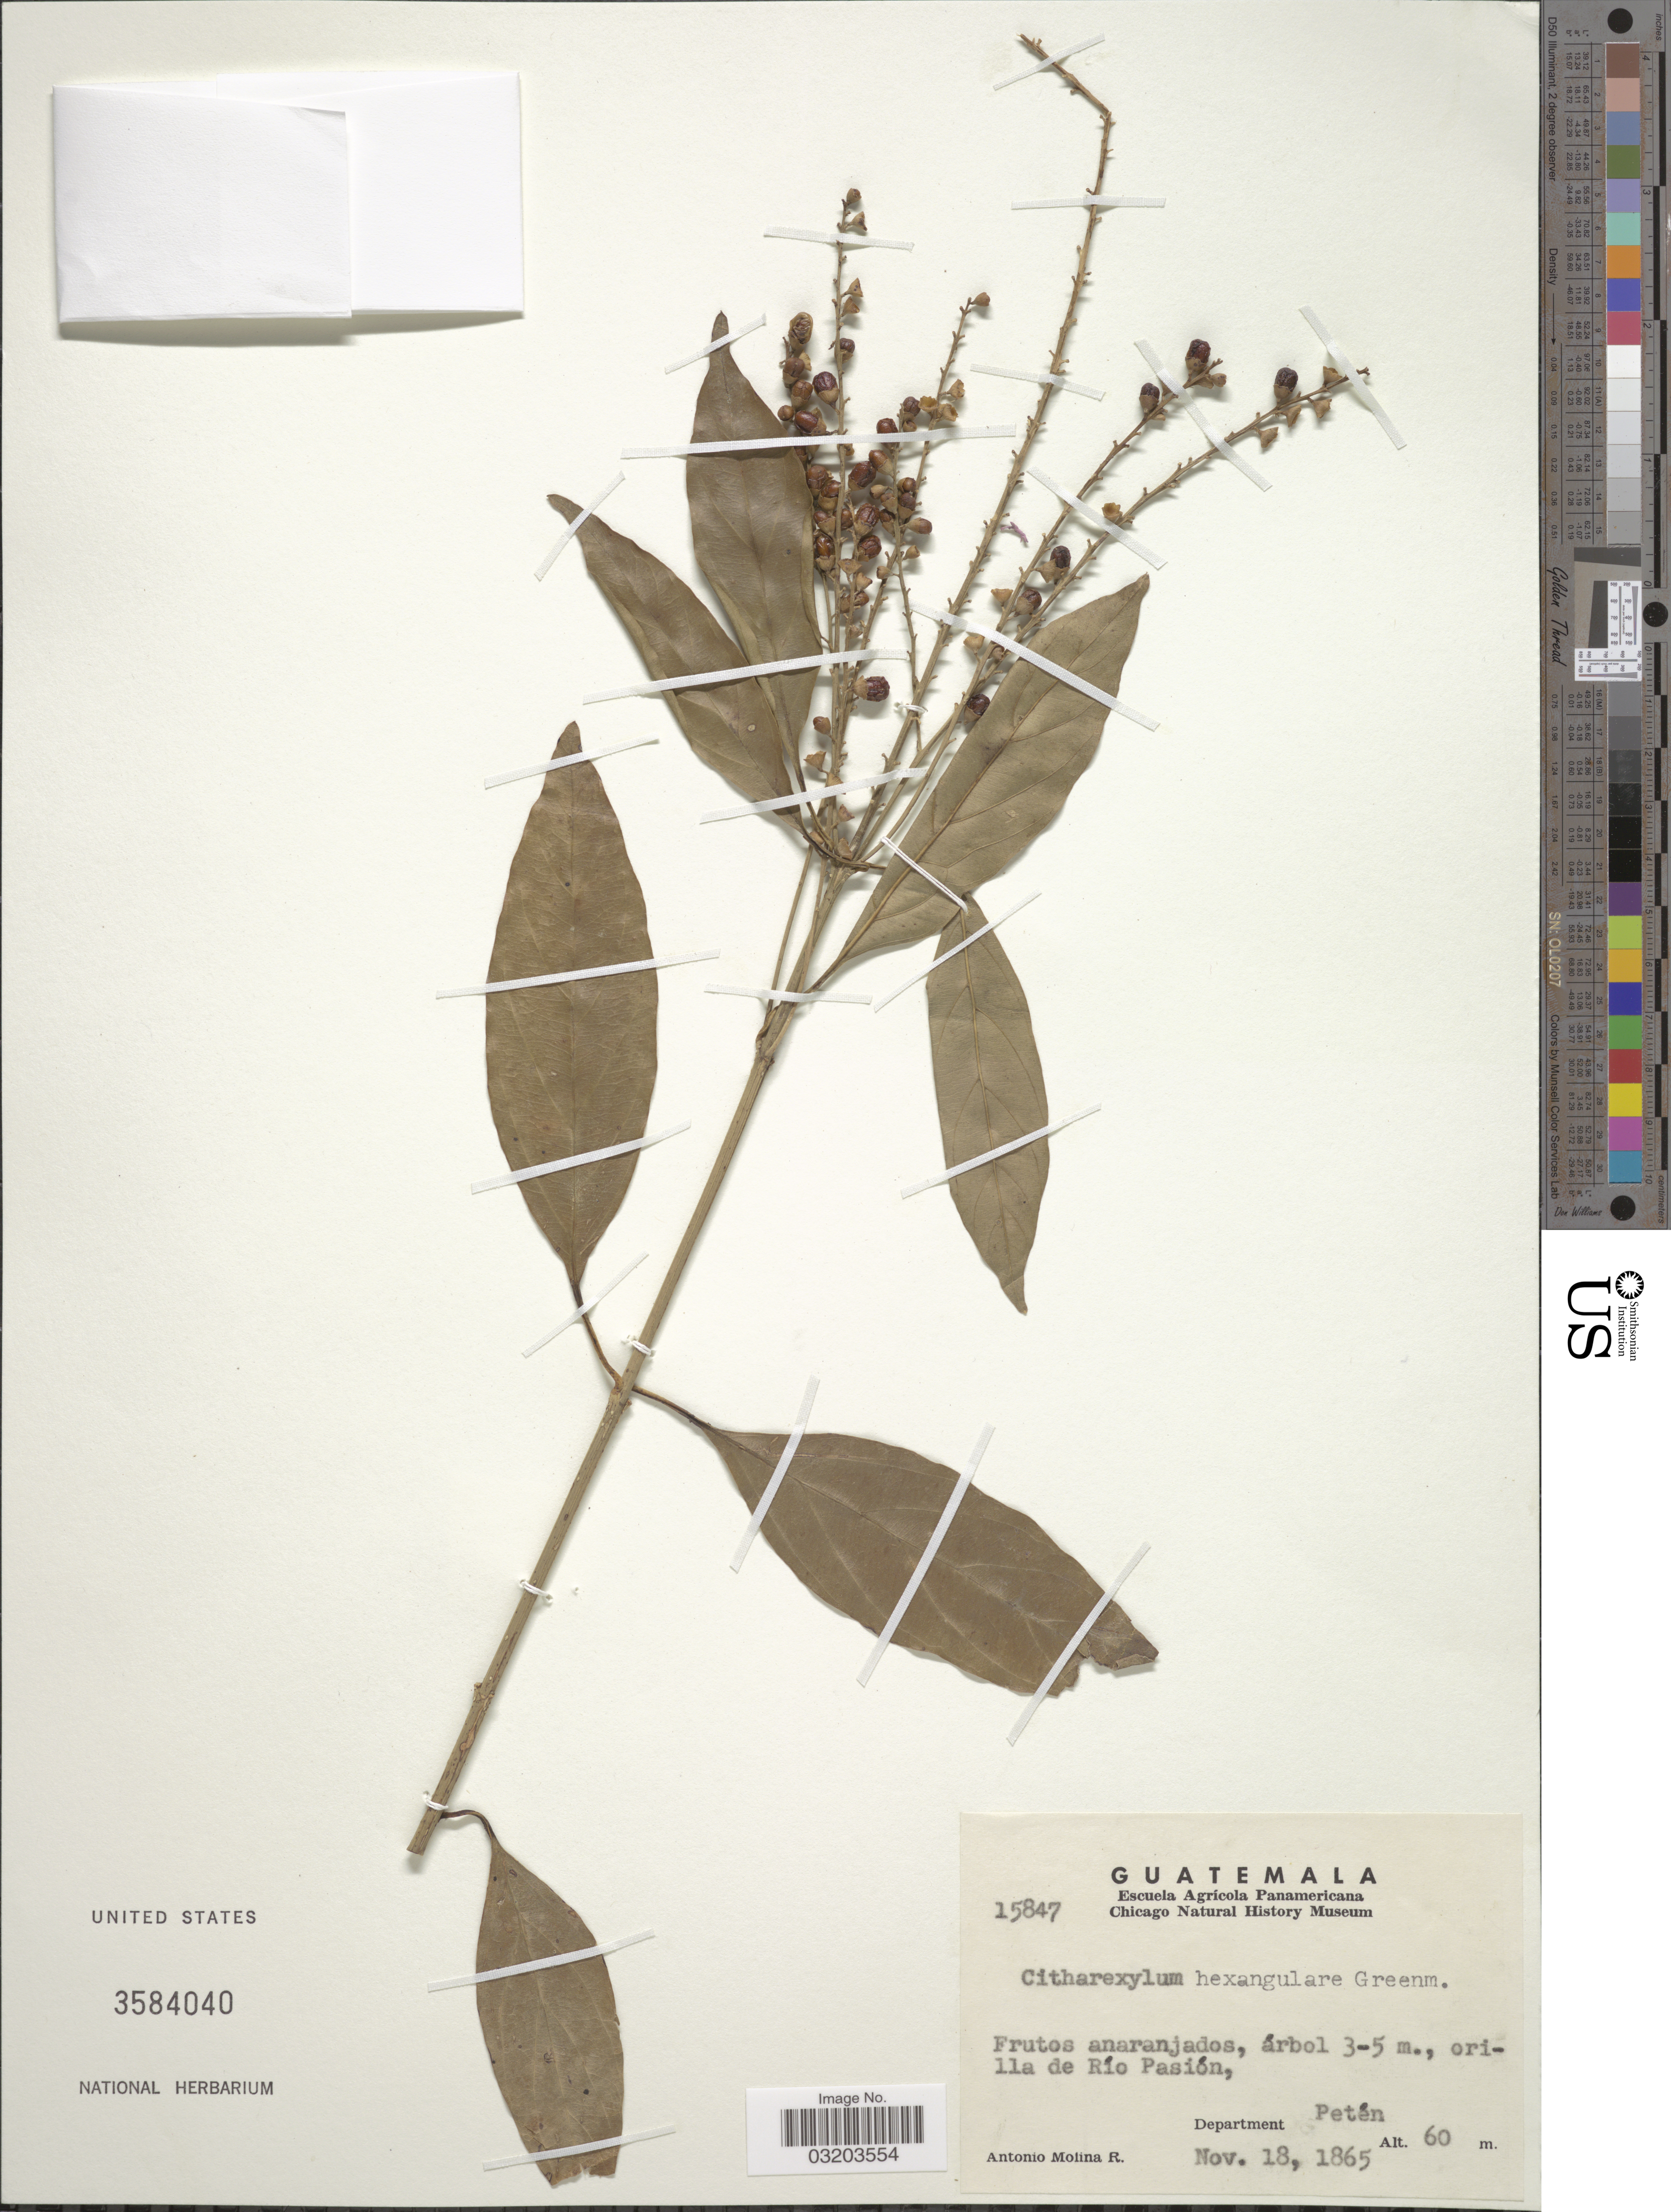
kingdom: Plantae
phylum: Tracheophyta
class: Magnoliopsida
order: Lamiales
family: Verbenaceae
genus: Citharexylum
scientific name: Citharexylum hexangulare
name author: Greenm.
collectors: A. Molina R.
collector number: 15847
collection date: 1865-11-18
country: Guatemala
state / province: El Petén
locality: Orilla de Río Pasión. Department Petén.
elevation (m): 60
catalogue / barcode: US 3584040